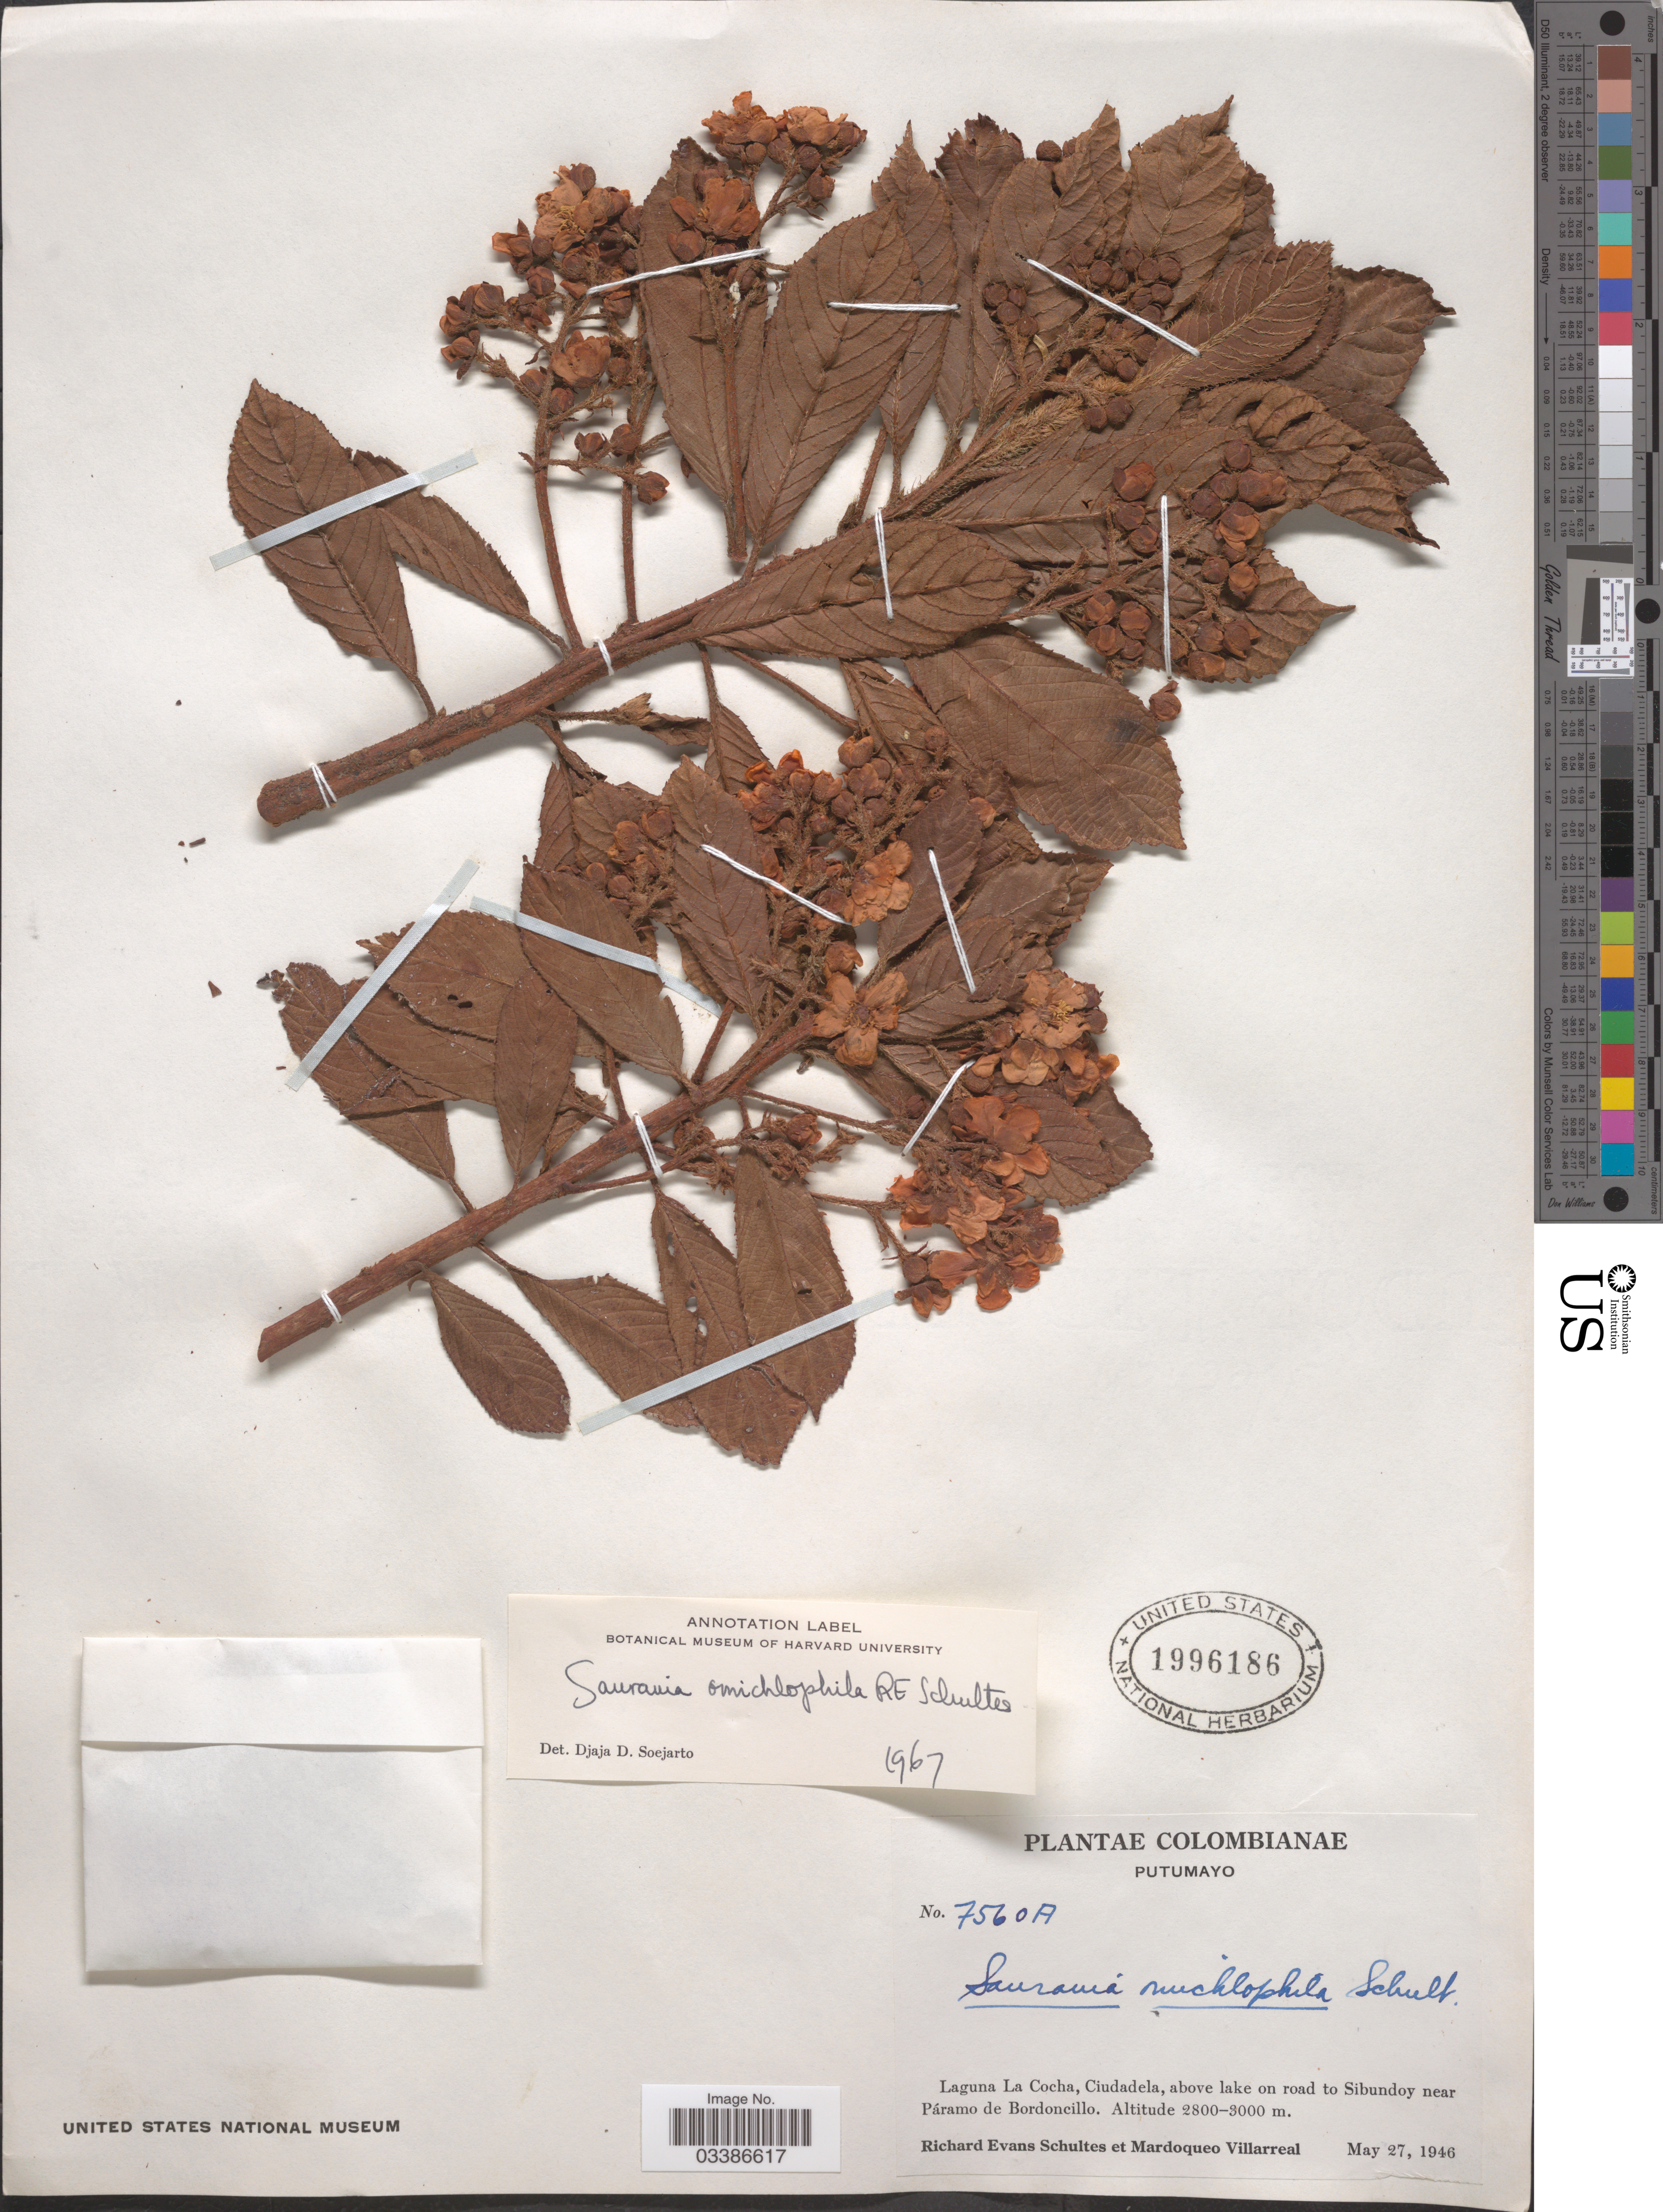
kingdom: Plantae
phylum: Tracheophyta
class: Magnoliopsida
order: Ericales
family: Actinidiaceae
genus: Saurauia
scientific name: Saurauia omichlophila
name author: R.E. Schult.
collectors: R. E. Schultes & M. Villarreal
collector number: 7560A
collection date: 1946-05-27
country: Colombia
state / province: Putumayo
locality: Laguna La Cocha, Ciudadela, above lake on road to Sibundoy near Páramo de Bordoncillo.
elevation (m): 2800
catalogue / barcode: US 1996186